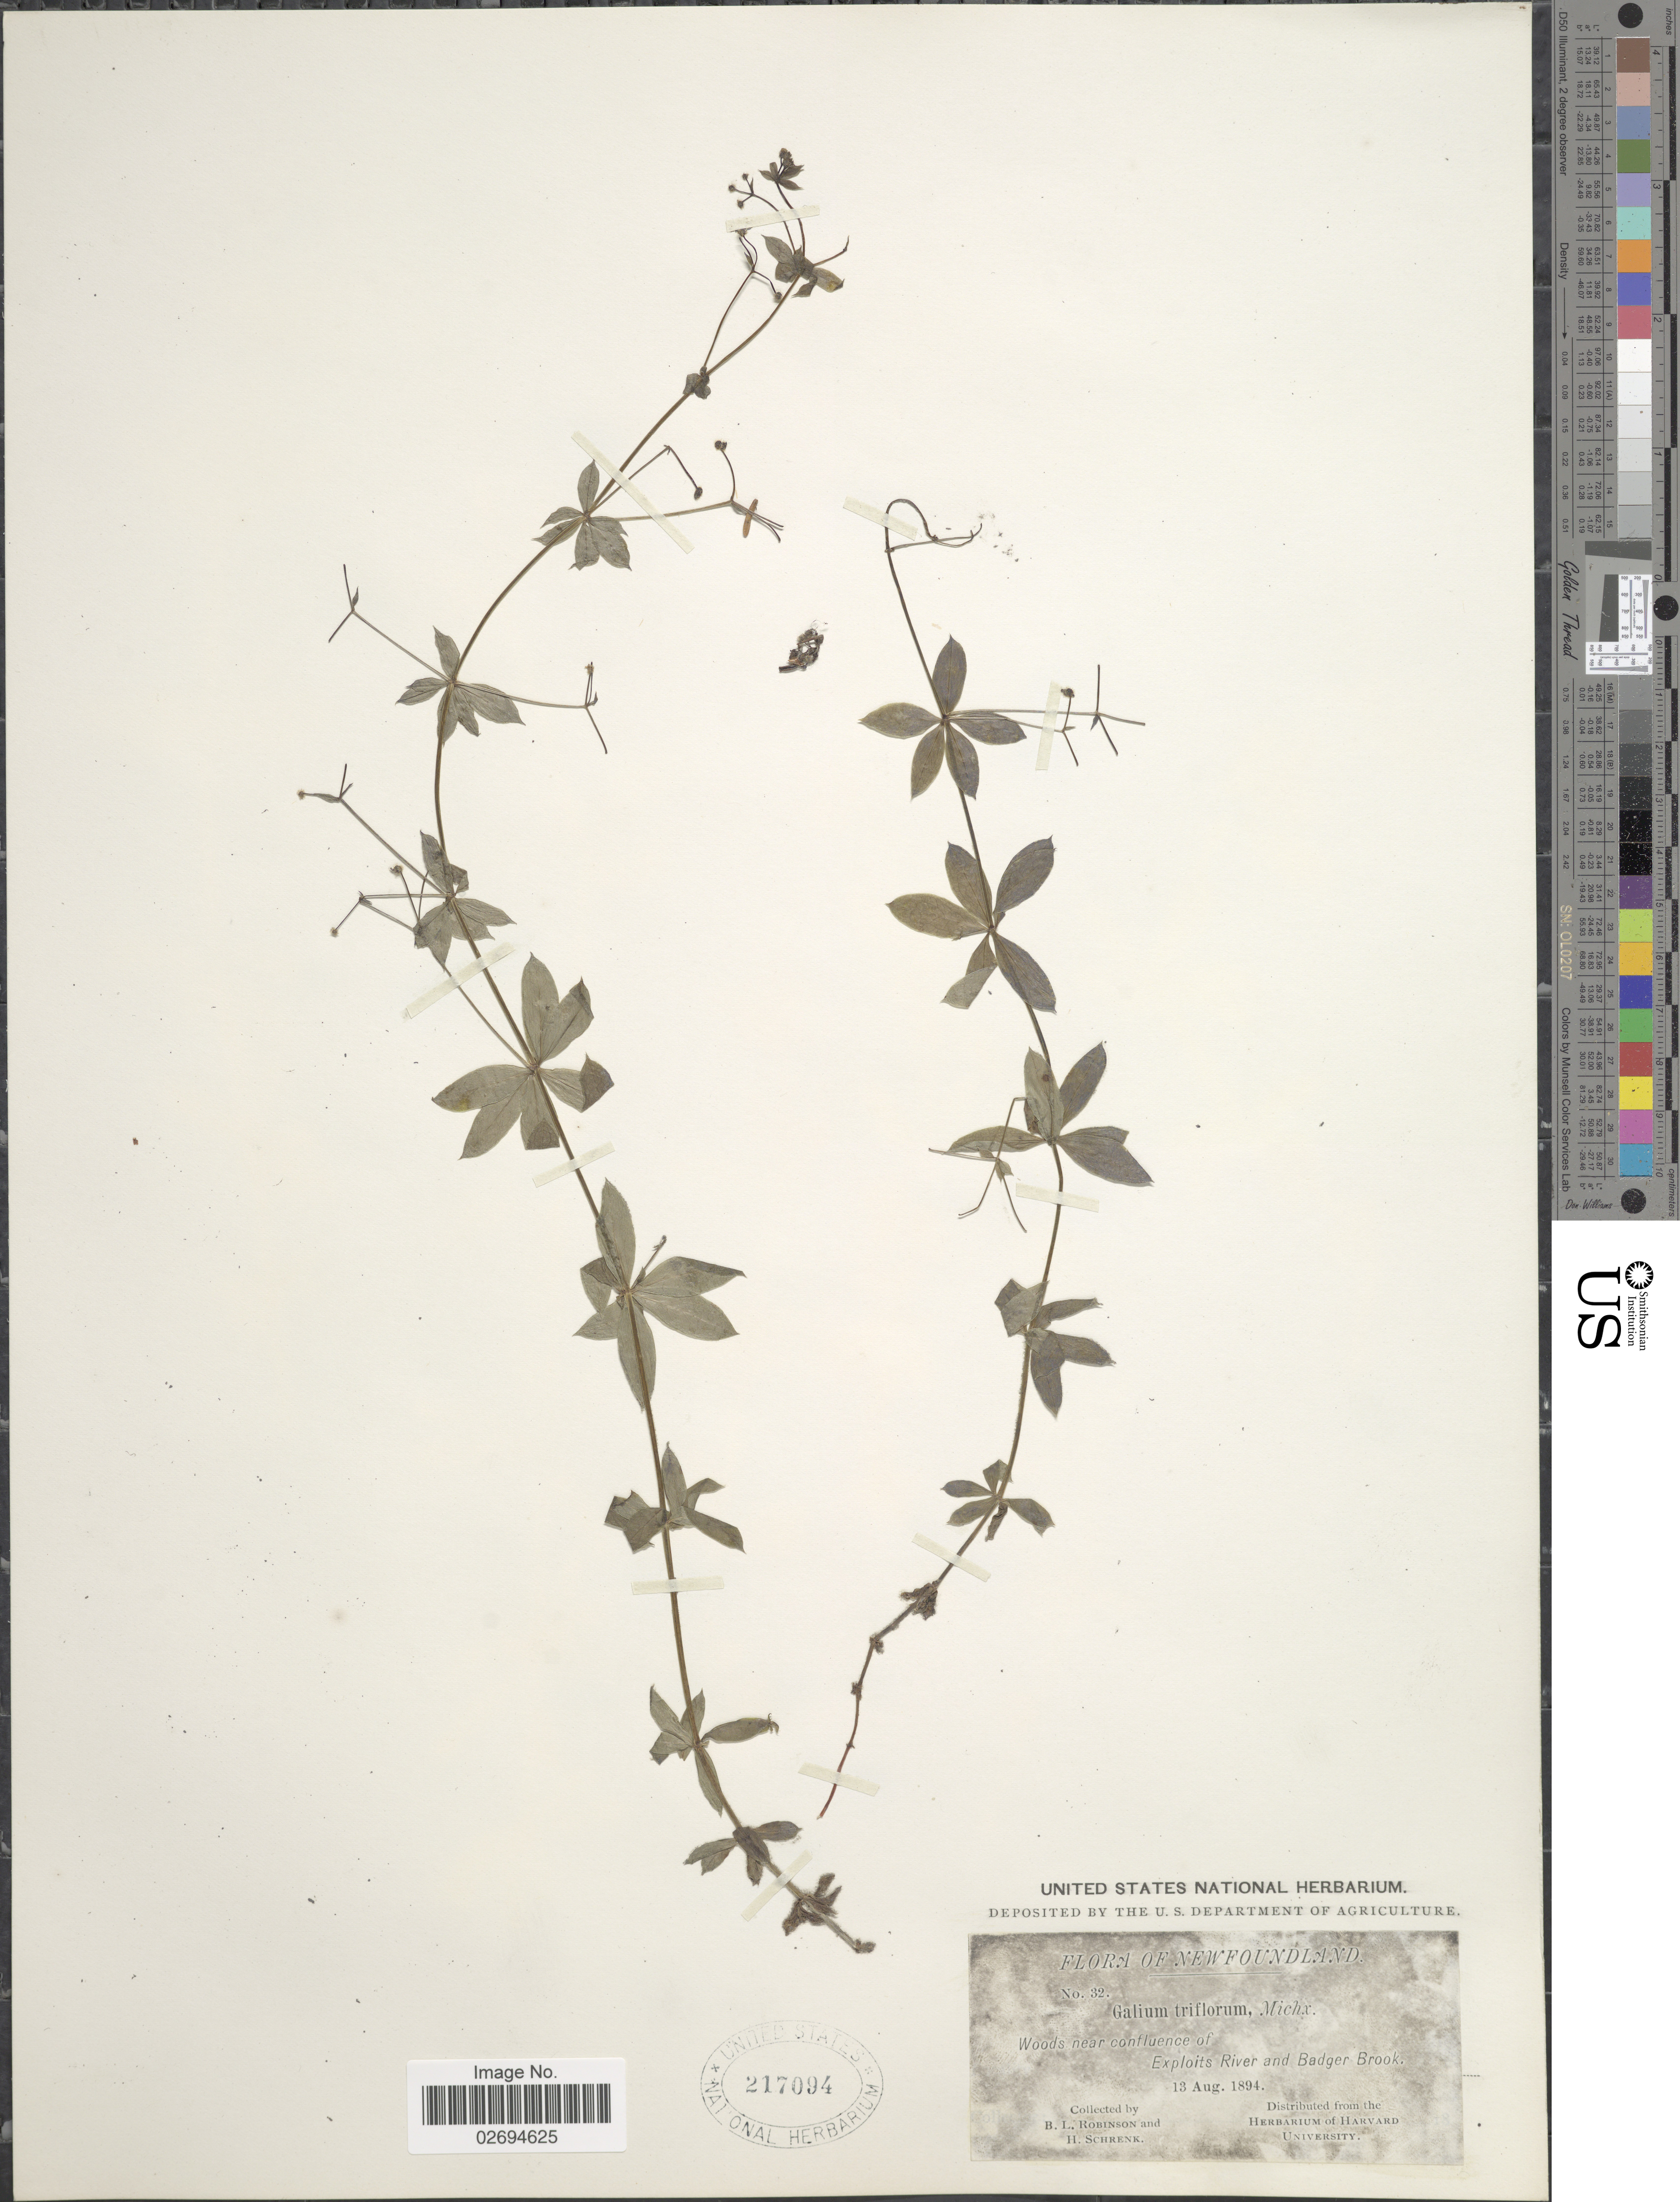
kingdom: Plantae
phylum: Tracheophyta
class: Magnoliopsida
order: Gentianales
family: Rubiaceae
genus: Galium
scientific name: Galium triflorum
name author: Michx.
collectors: B. L. Robinson & H. Schrenk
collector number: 32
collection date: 1894-08-13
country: Canada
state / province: Newfoundland and Labrador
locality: Woods near confluence of Exploits River and Badger Brook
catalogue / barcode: US 217094